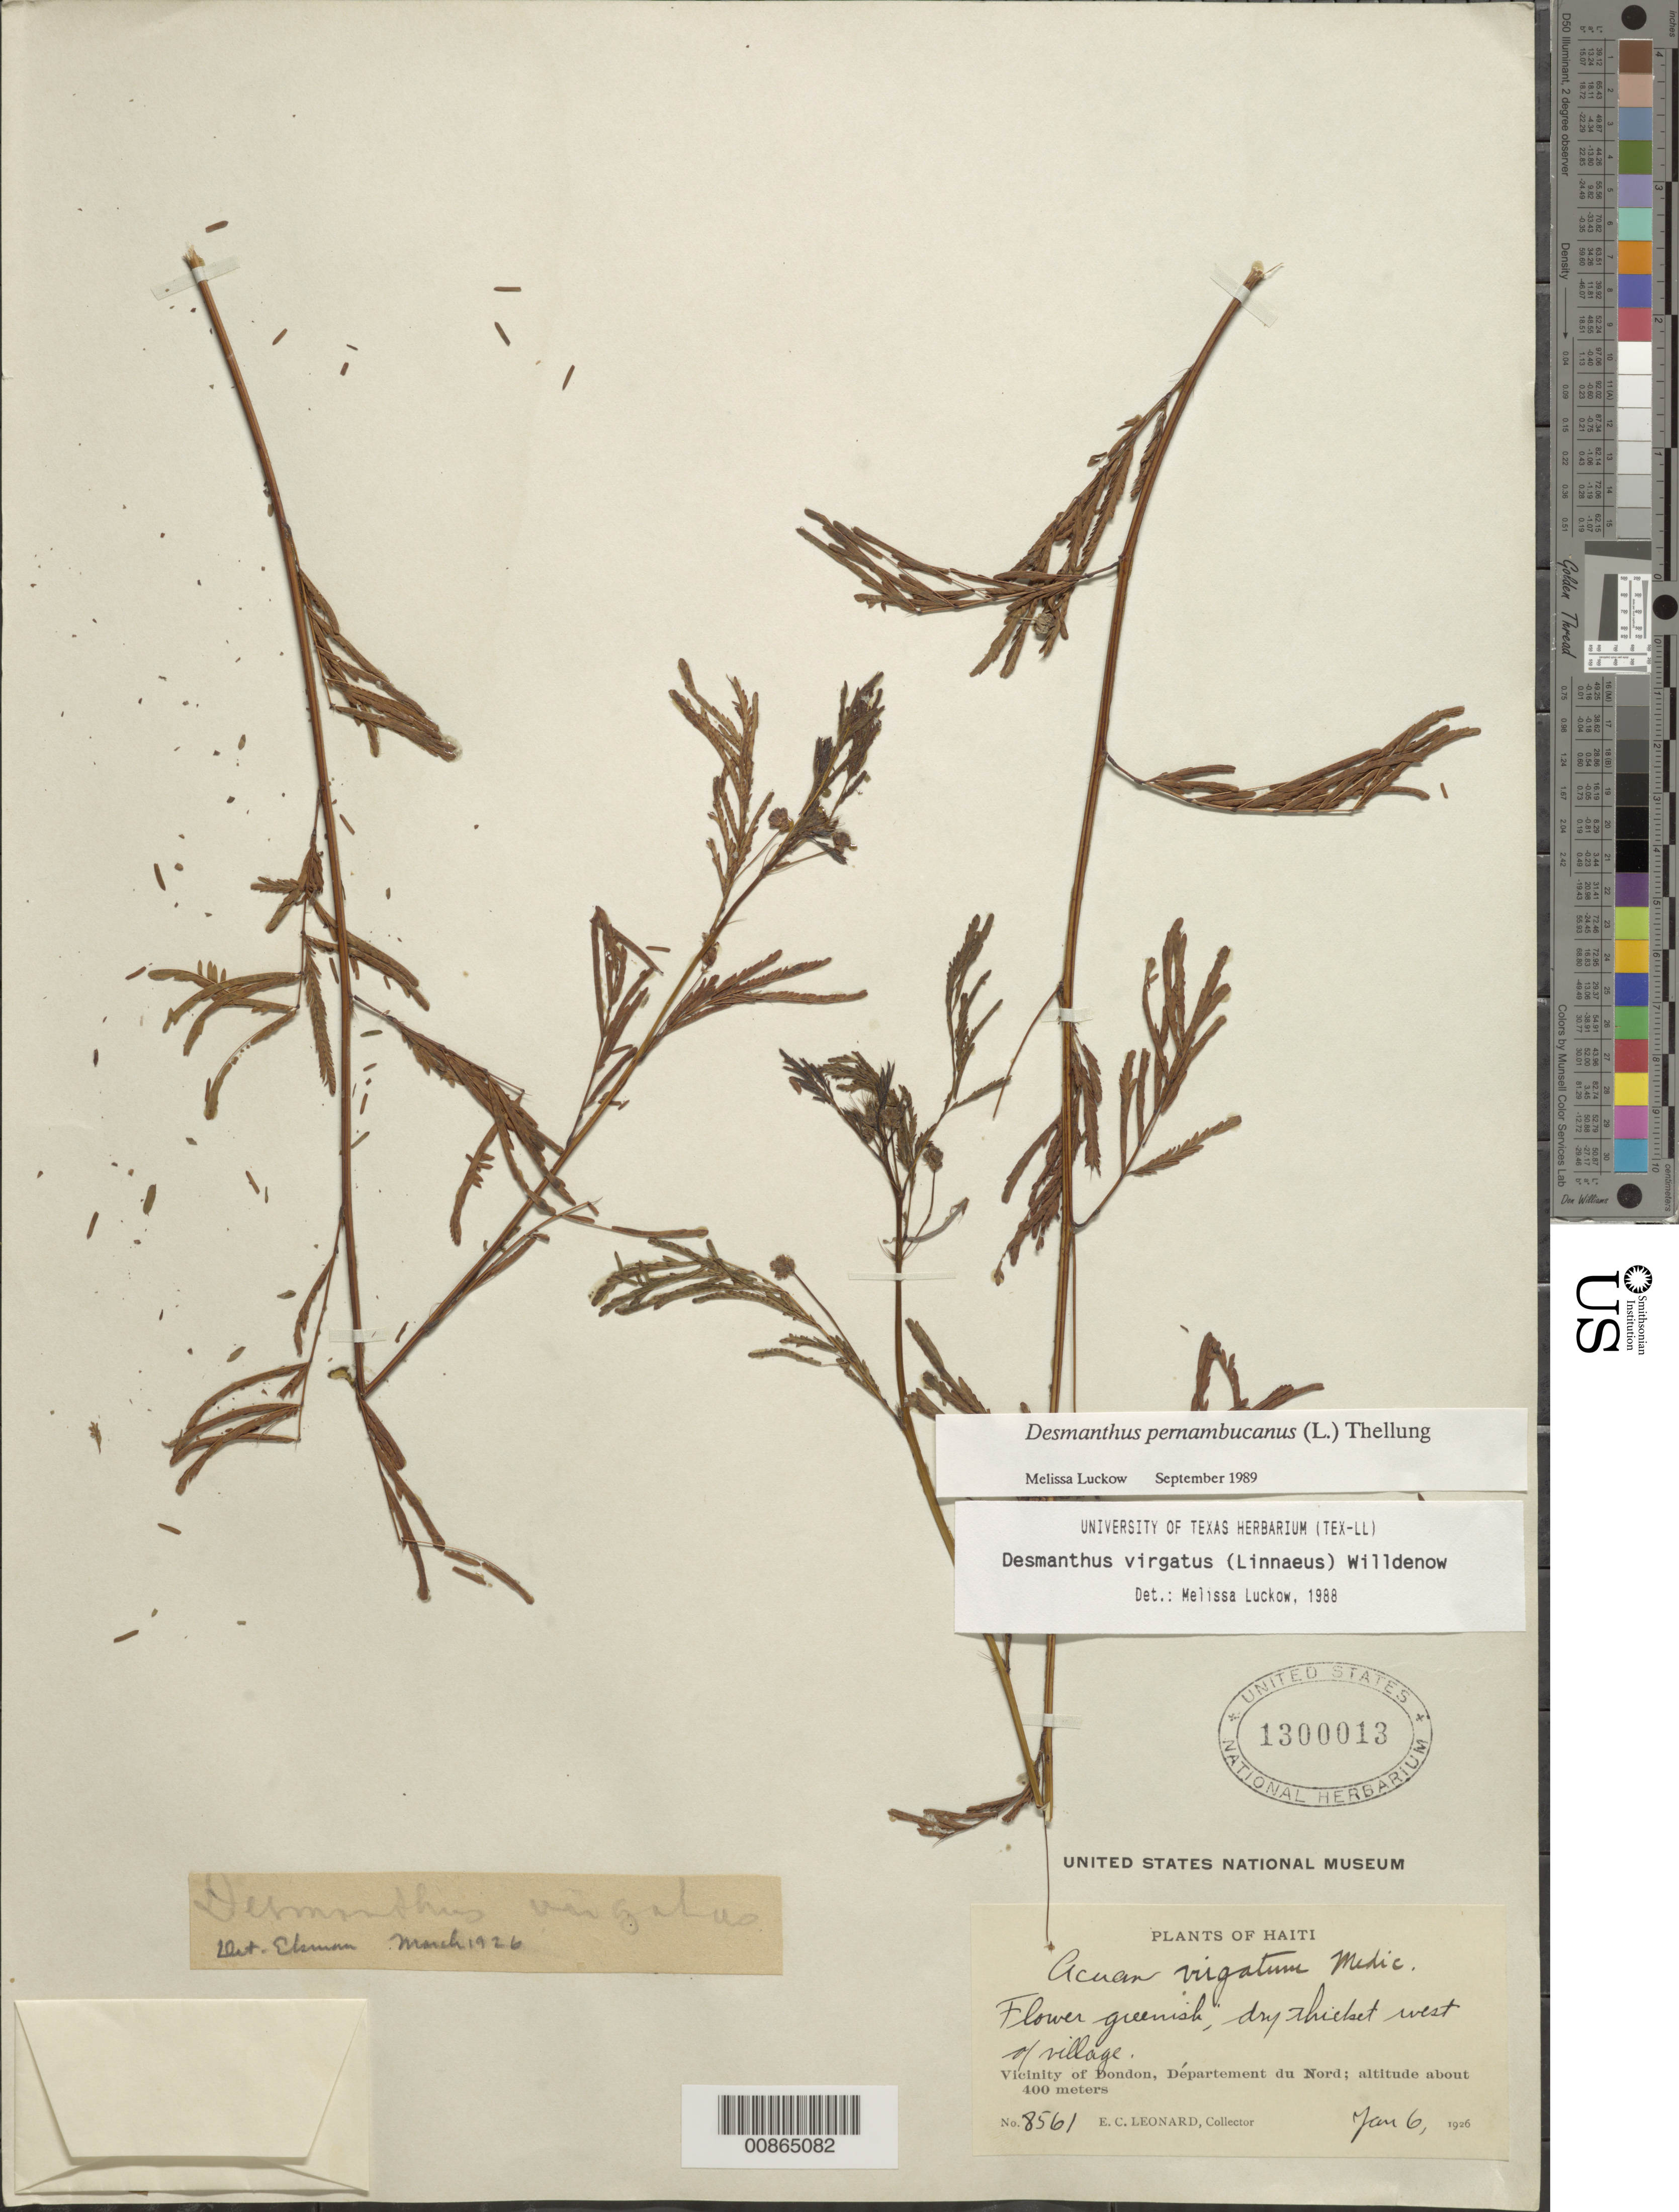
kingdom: Plantae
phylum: Tracheophyta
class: Magnoliopsida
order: Fabales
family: Fabaceae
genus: Desmanthus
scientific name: Desmanthus pernambucanus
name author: (L.) Thell.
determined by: Luckow, M. A.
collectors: E. C. Leonard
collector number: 8561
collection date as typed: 06 Jan 1926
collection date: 1926-01-06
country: Haiti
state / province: Nord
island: Hispaniola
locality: Vicinity of Dondon. West of village.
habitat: Dry thicket.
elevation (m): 400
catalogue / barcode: US 1300013